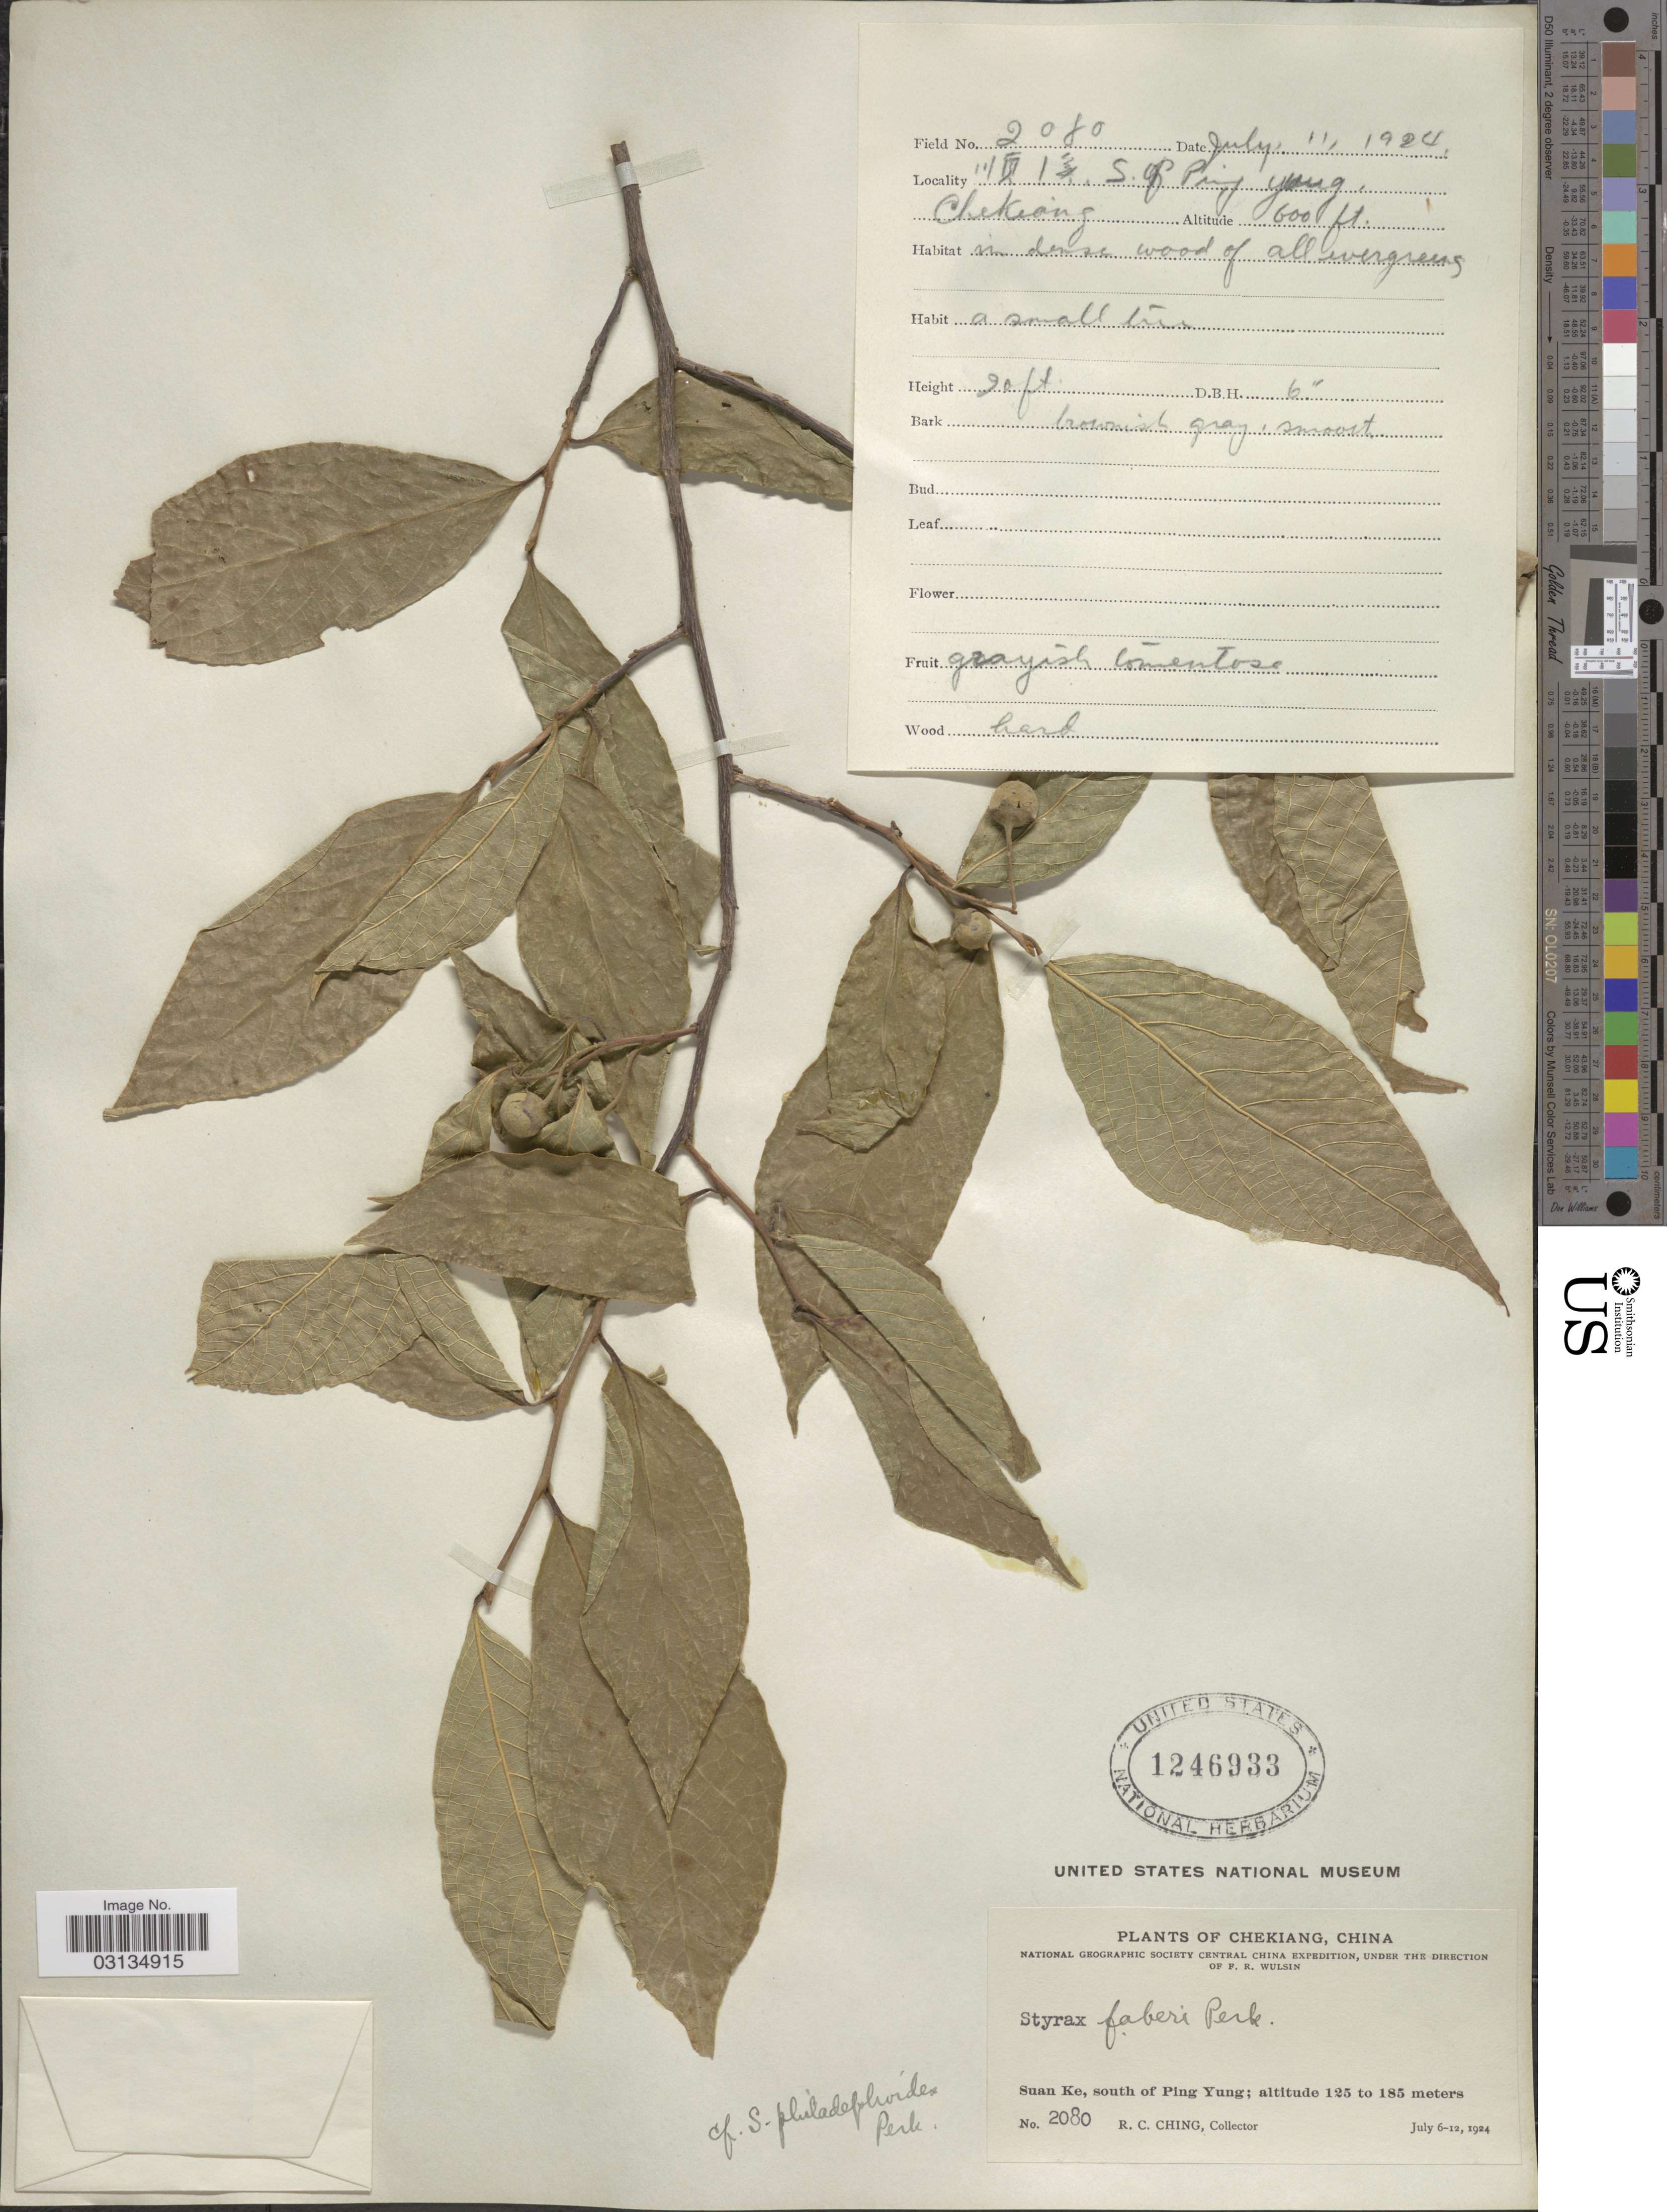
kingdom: Plantae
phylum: Tracheophyta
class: Magnoliopsida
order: Ericales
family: Styracaceae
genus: Styrax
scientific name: Styrax faberi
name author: Perkins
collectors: R. C. Ching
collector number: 2080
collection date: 1924-07-11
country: China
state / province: Zhejiang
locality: Chekiang. Suan Ke, south of Ping Yung.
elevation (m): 183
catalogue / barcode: US 1246933